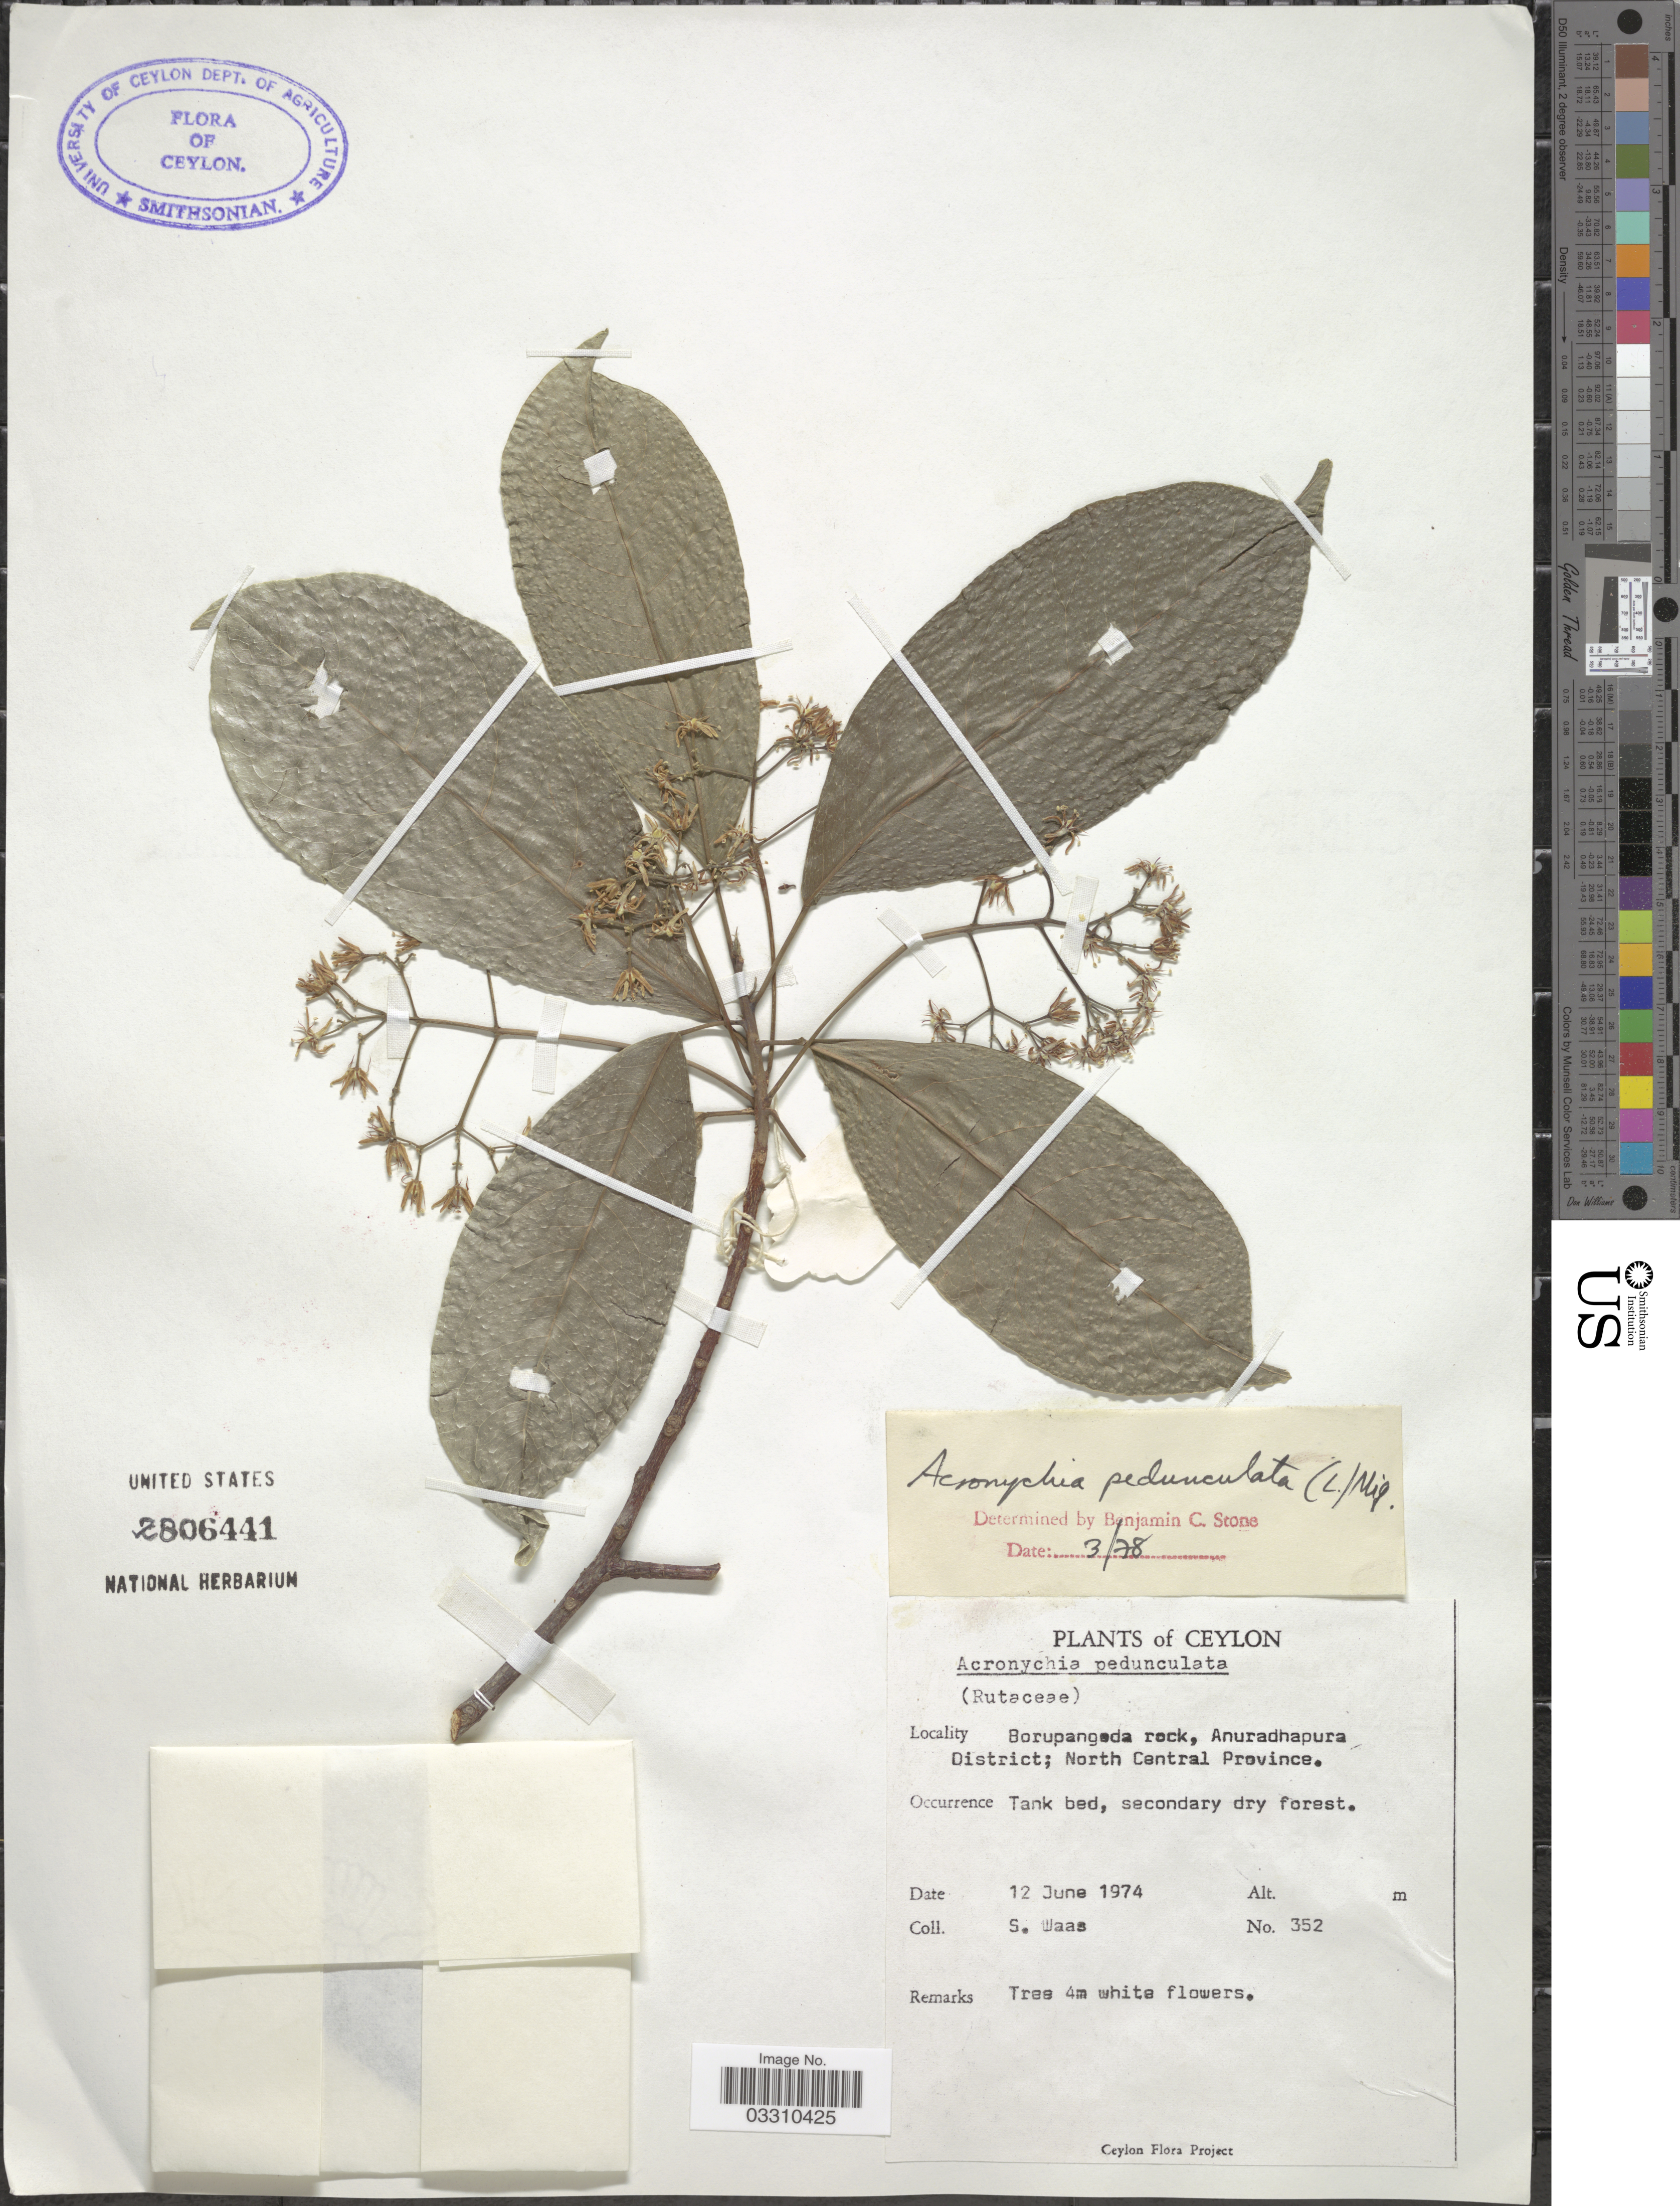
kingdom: Plantae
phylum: Tracheophyta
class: Magnoliopsida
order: Sapindales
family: Rutaceae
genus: Acronychia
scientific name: Acronychia pedunculata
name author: (L.) Miq.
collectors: S. Waas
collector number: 352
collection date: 1974-06-12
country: Sri Lanka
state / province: North Central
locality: Ceylon, Borupangeda [interpreted] rock, Anuradhapura District.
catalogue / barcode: US 2806441